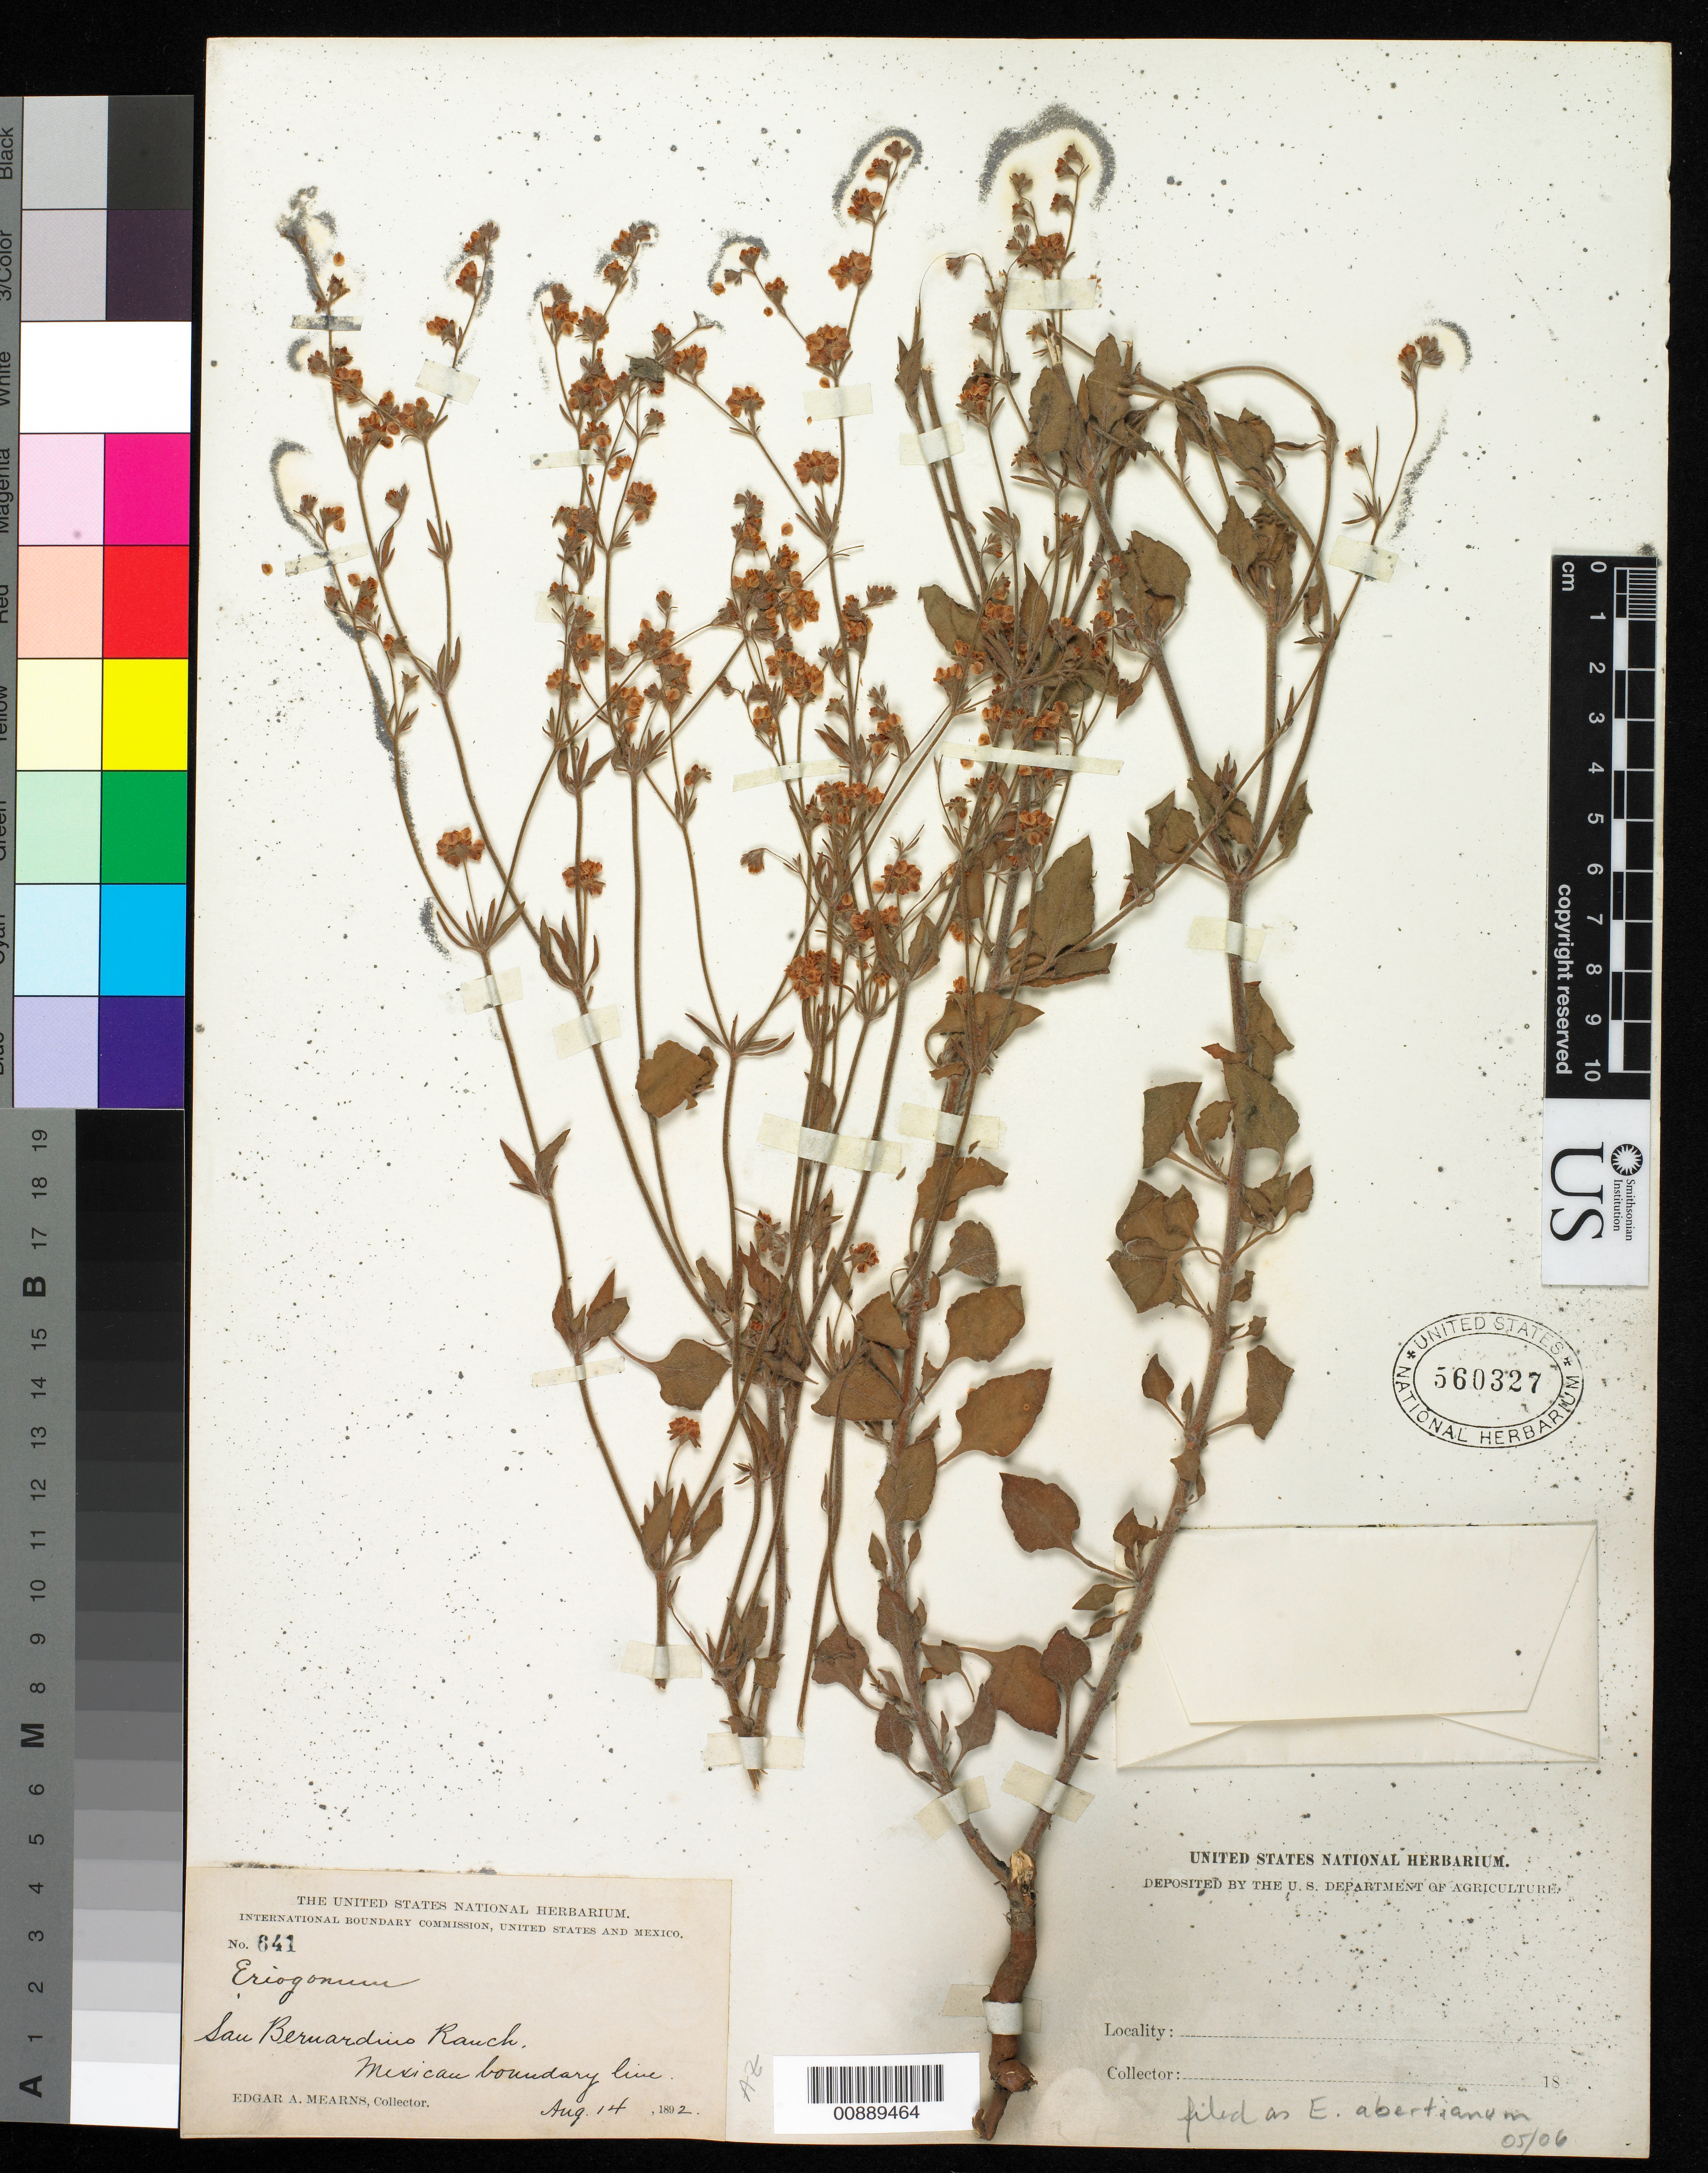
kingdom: Plantae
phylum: Tracheophyta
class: Magnoliopsida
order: Caryophyllales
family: Polygonaceae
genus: Eriogonum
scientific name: Eriogonum abertianum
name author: Torr.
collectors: E. A. Mearns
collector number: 641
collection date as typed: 14 Aug 1892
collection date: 1892-08-14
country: United States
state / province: Arizona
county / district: Cochise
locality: San Bernardino Ranch, Mexican Boundary Line.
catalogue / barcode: US 560327